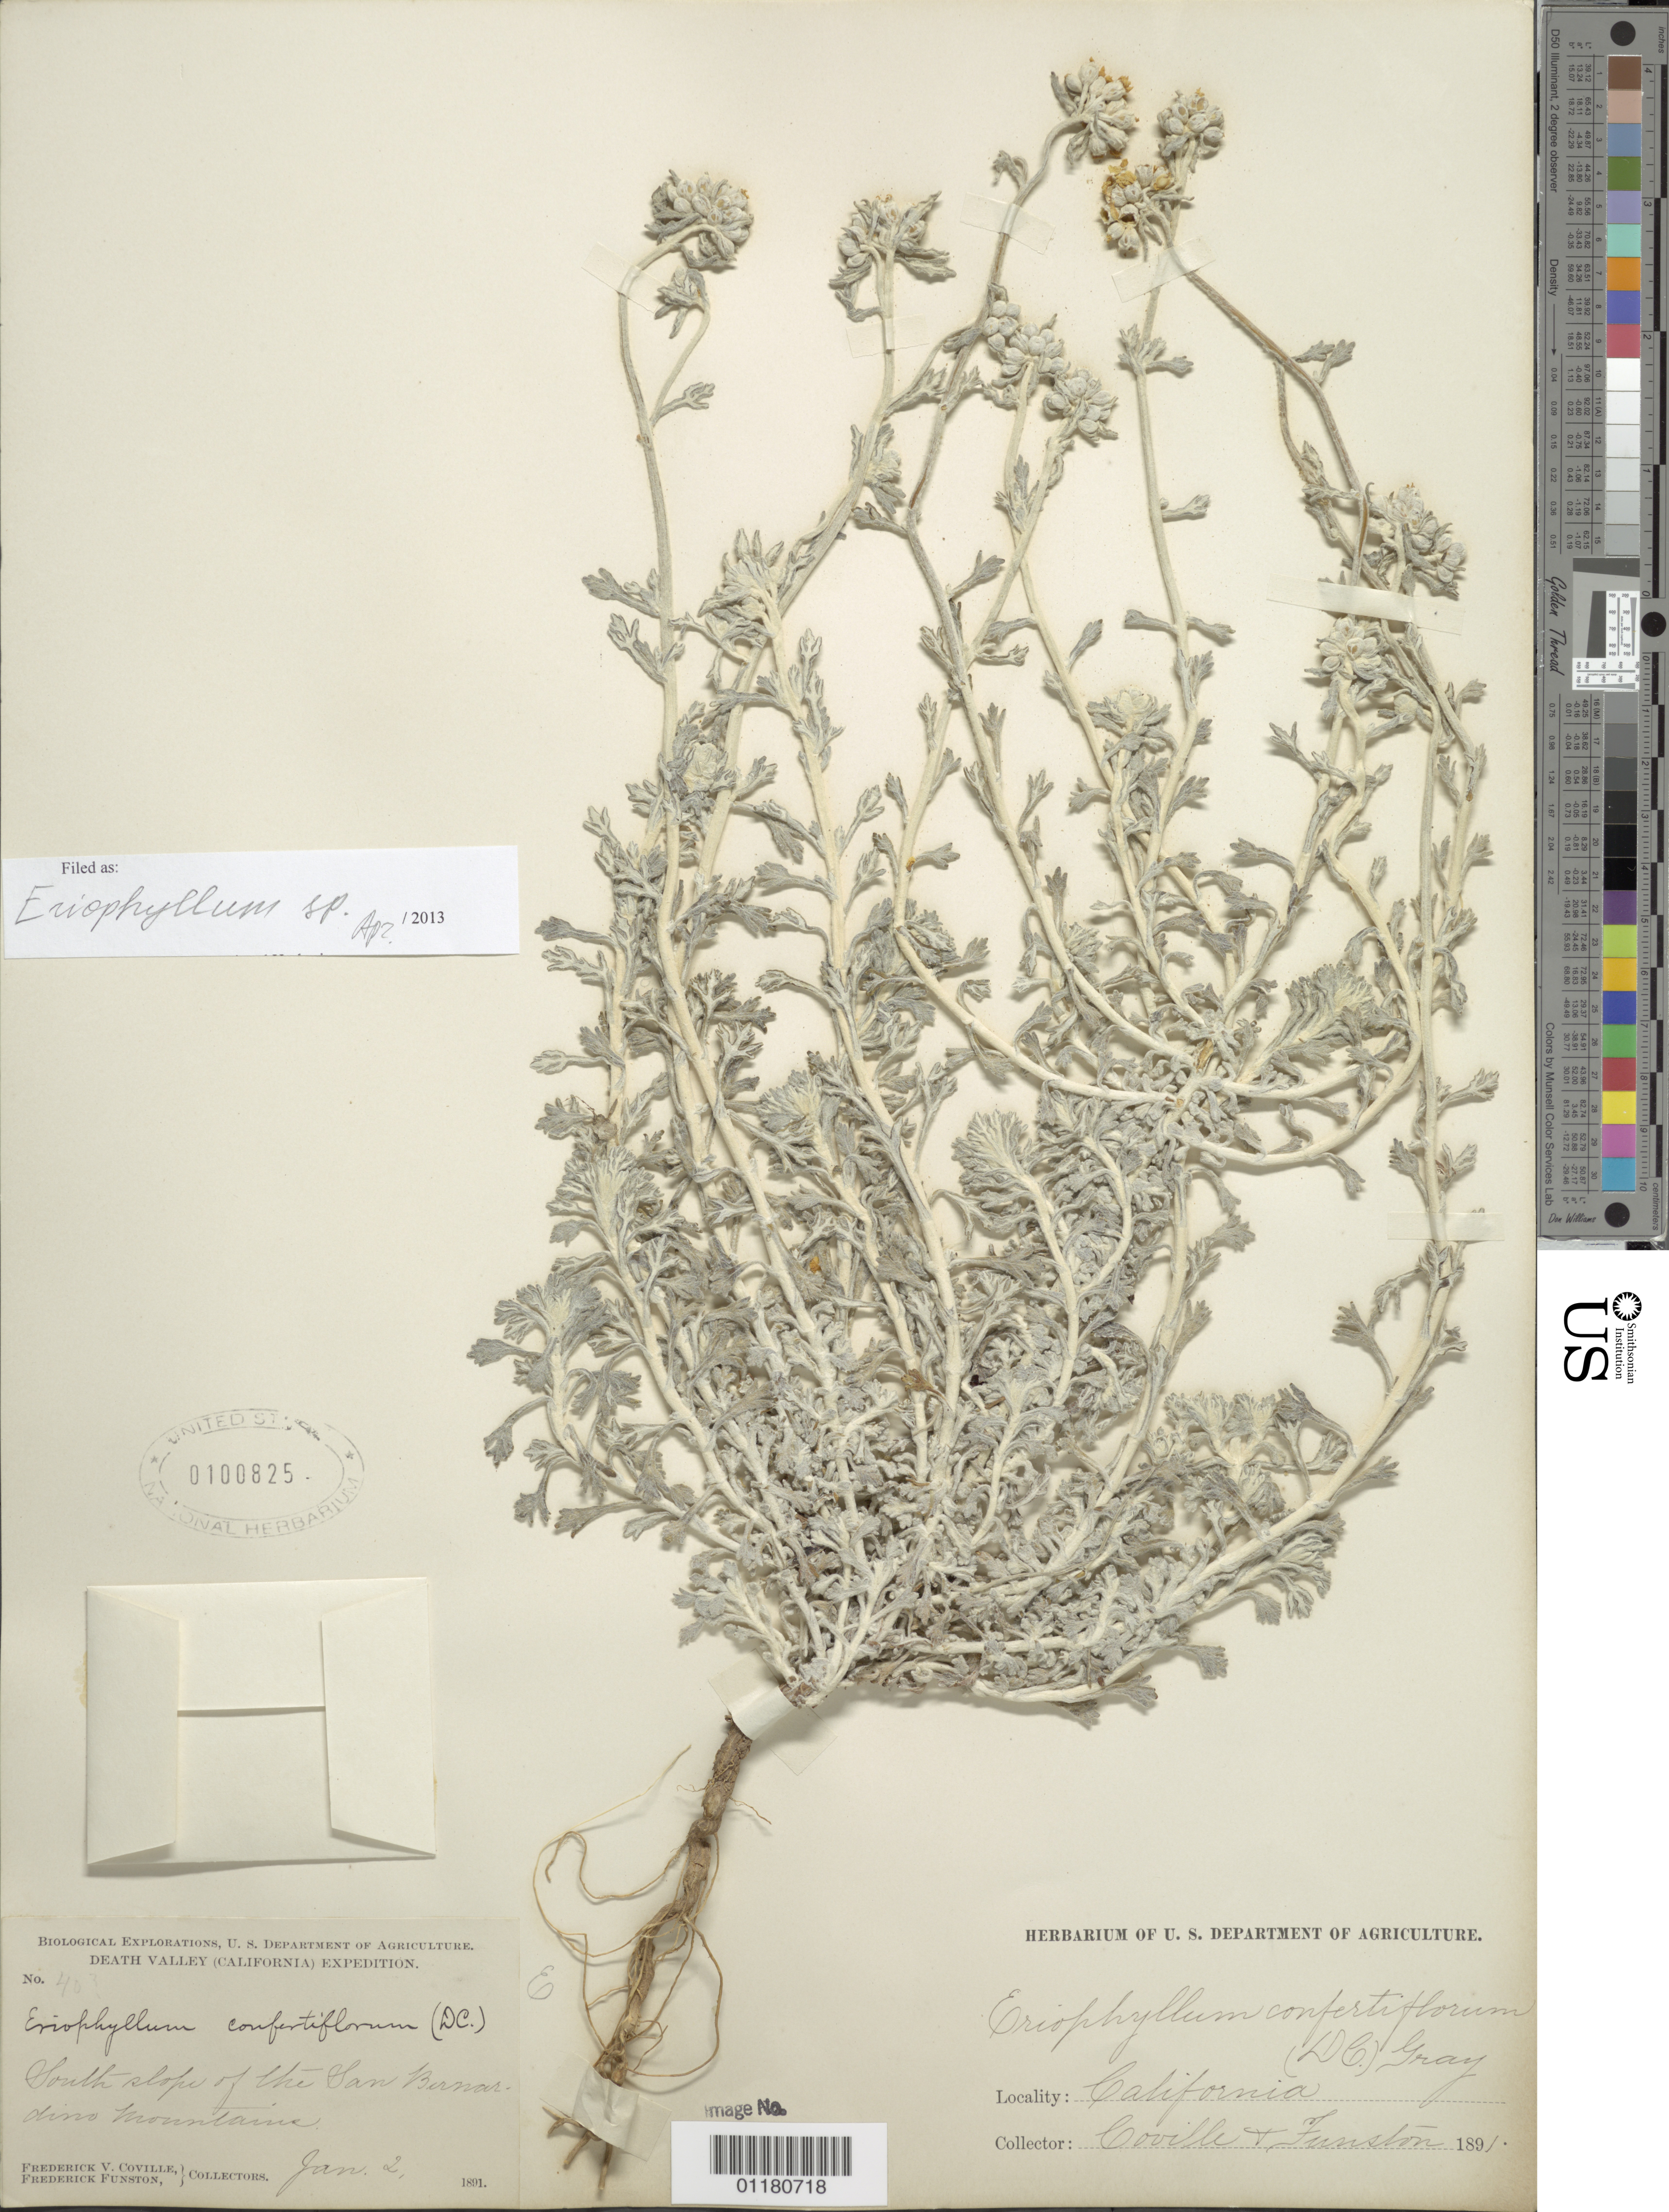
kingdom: Plantae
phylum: Tracheophyta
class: Magnoliopsida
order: Asterales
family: Asteraceae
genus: Eriophyllum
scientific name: Eriophyllum sp.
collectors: F. V. Coville & F. Funston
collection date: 1891-01-02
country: United States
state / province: California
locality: South slope of the San Bernardino Mountain.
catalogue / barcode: US 100825